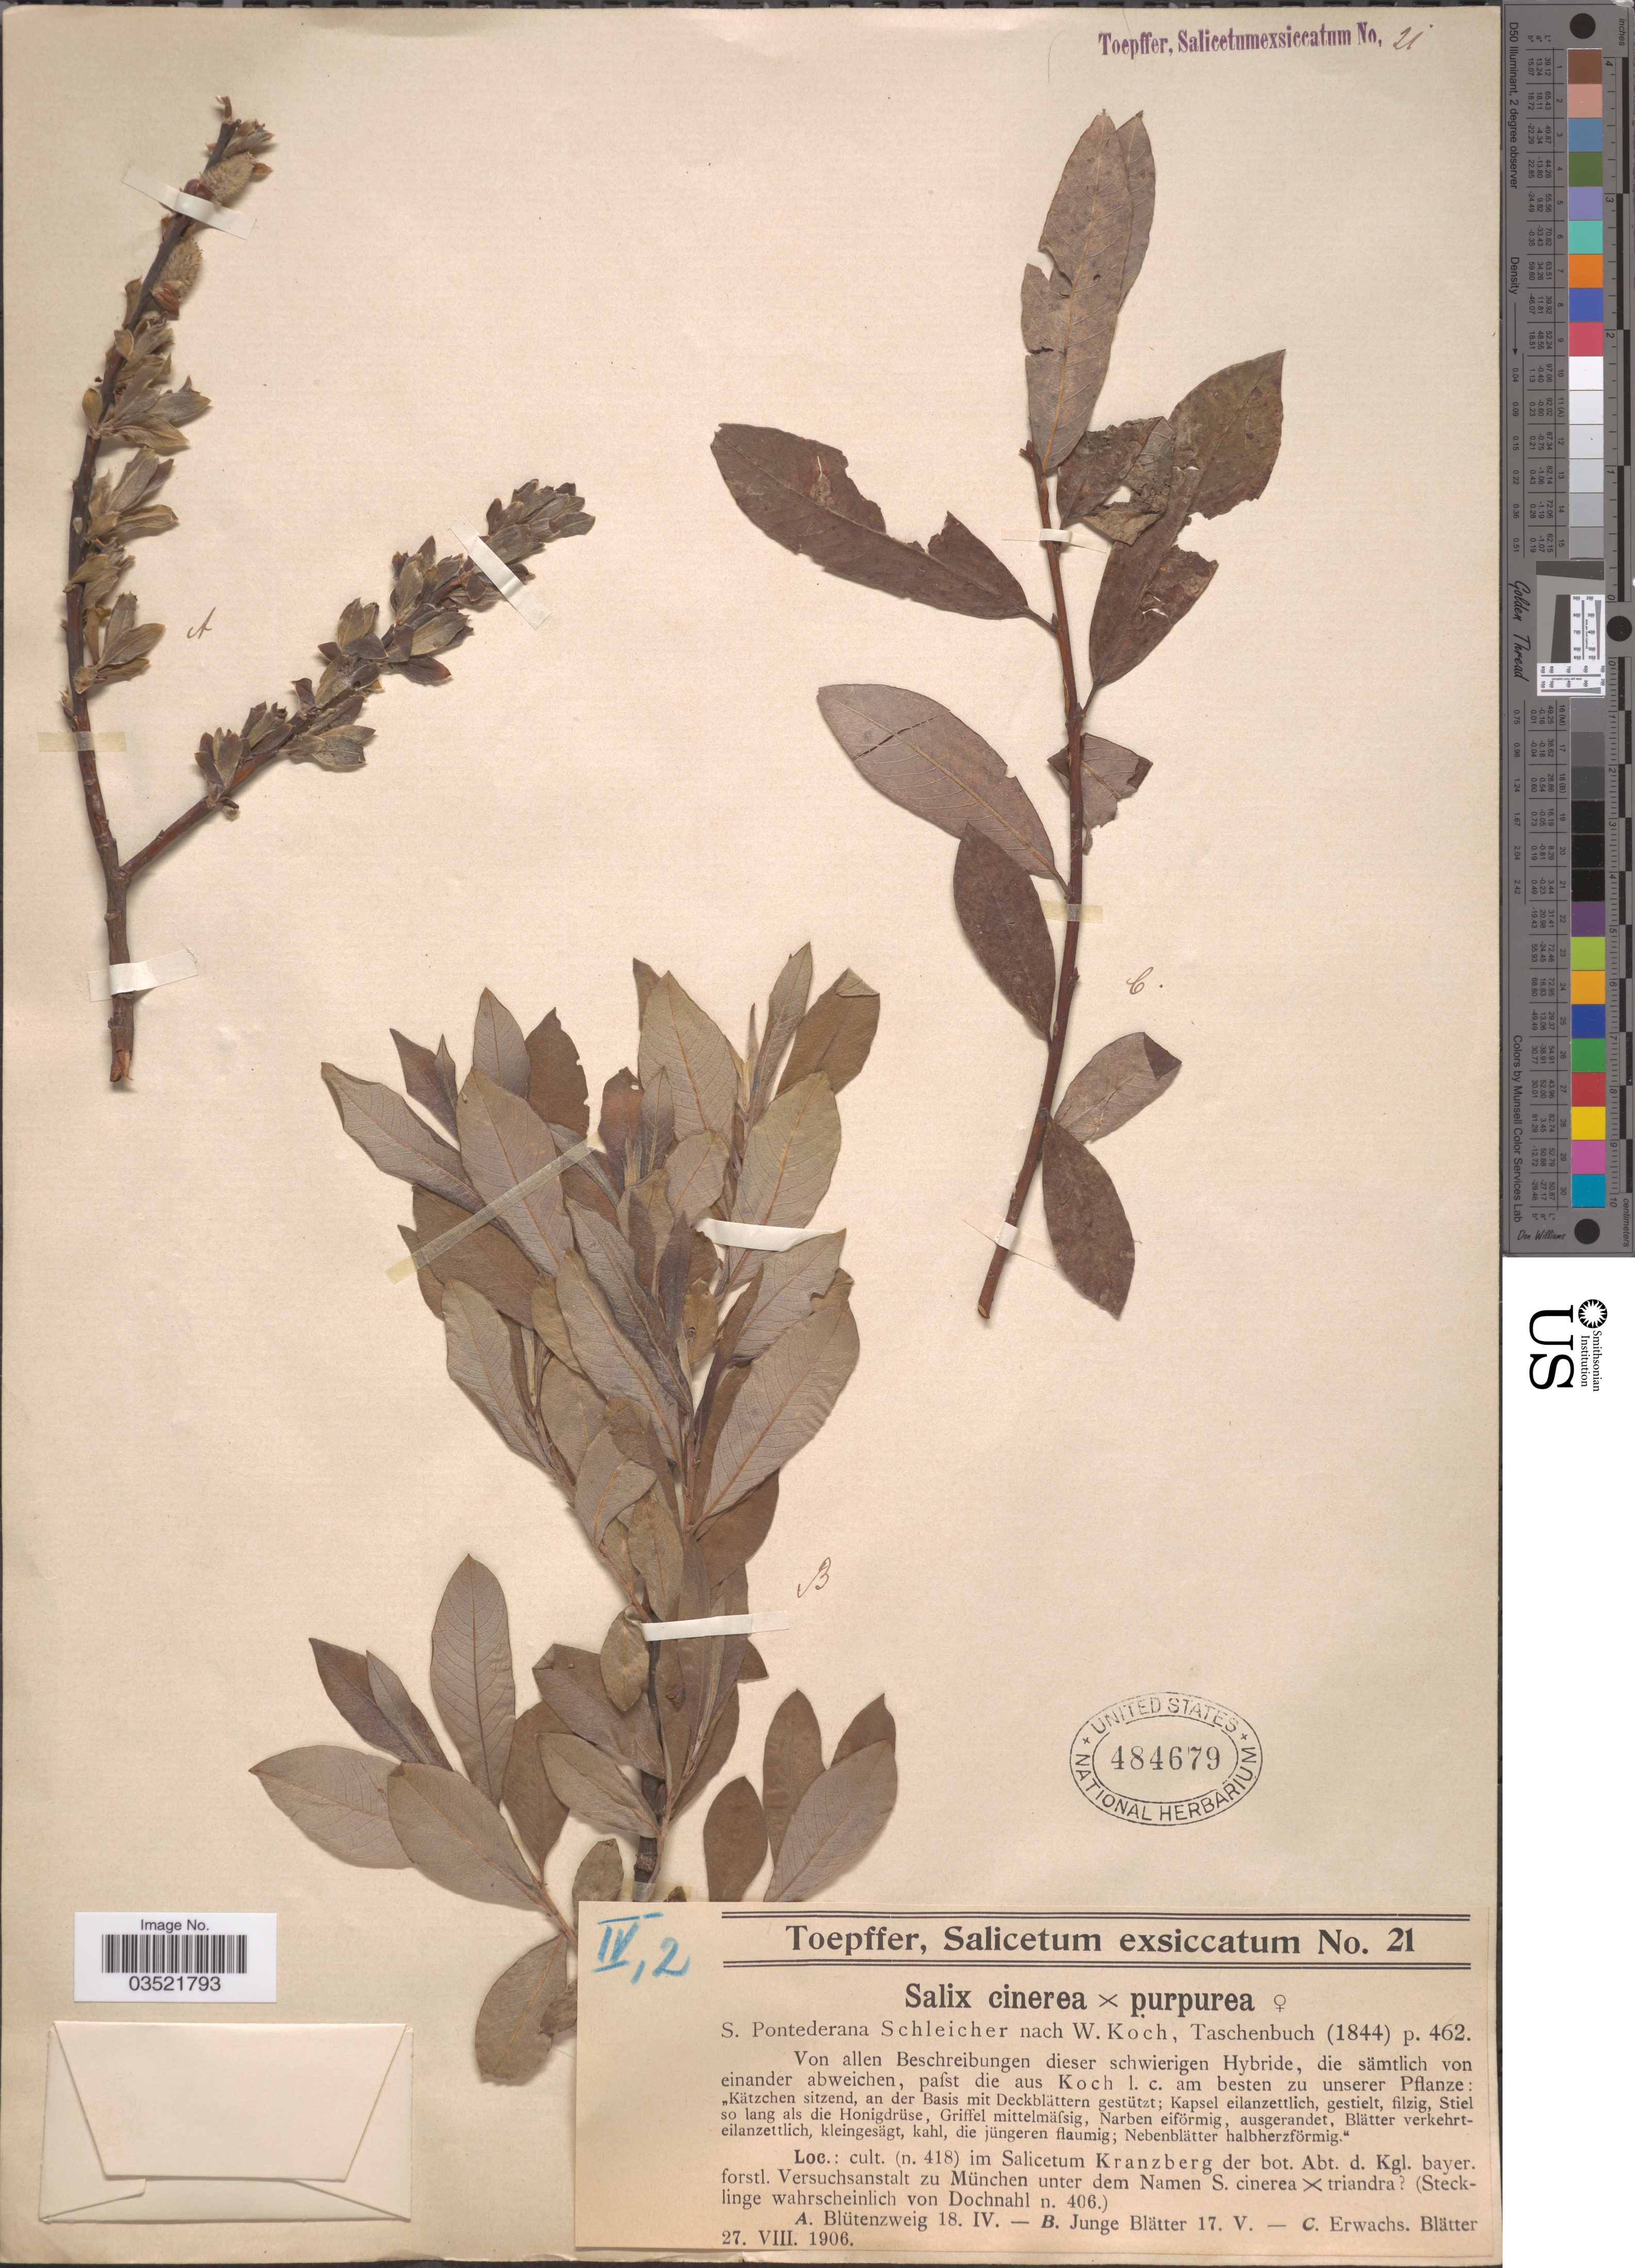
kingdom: Plantae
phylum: Tracheophyta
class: Magnoliopsida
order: Malpighiales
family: Salicaceae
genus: Salix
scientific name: Salix cinerea x S. purpurea L.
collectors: A. Toepffer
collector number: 21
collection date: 1906-04-18/1906-08-27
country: Germany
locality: Cult. (n. 418) im Salicetum Kranzberg der bot. Abt. d. Kgl. bayer. forstl.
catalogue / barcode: US 484679